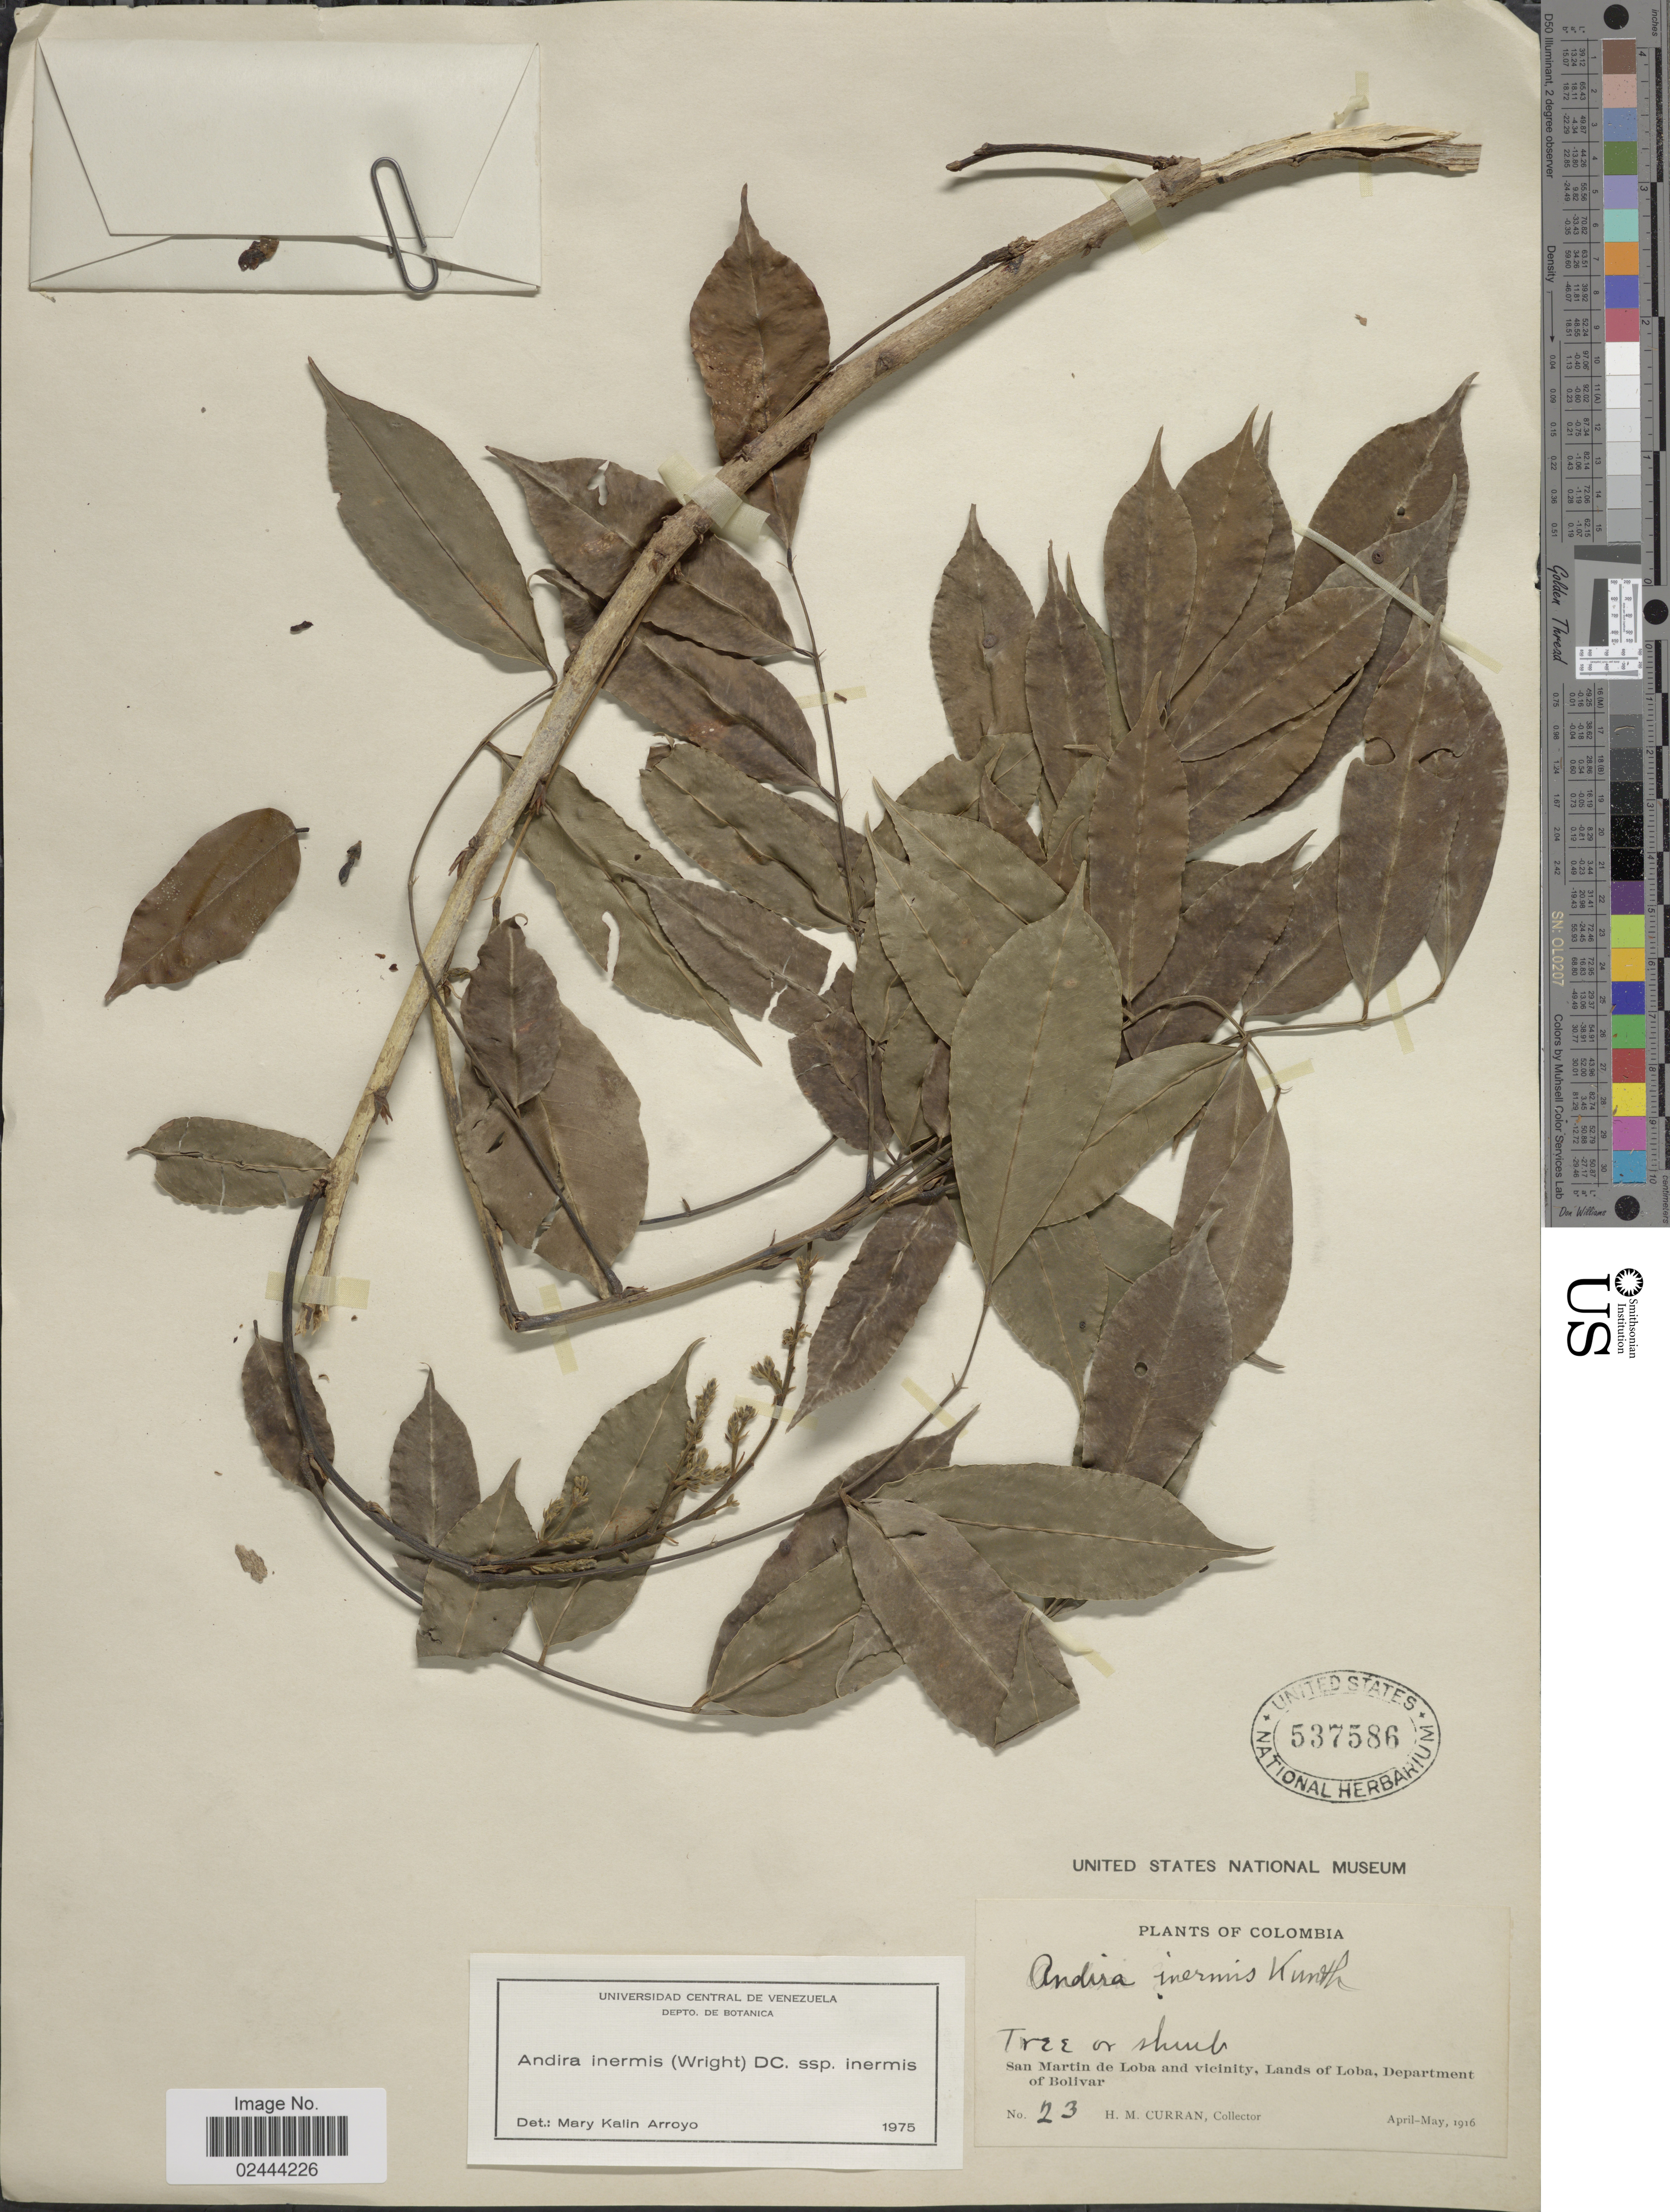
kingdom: Plantae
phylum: Tracheophyta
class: Magnoliopsida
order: Fabales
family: Fabaceae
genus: Andira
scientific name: Andira inermis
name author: (W. Wright) Kunth ex DC.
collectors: H. M. Curran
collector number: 23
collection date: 1916-04/1916-05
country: Colombia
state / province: Bolívar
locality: San Martin de Loba and vicinity, Lands of Loba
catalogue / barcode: US 537586